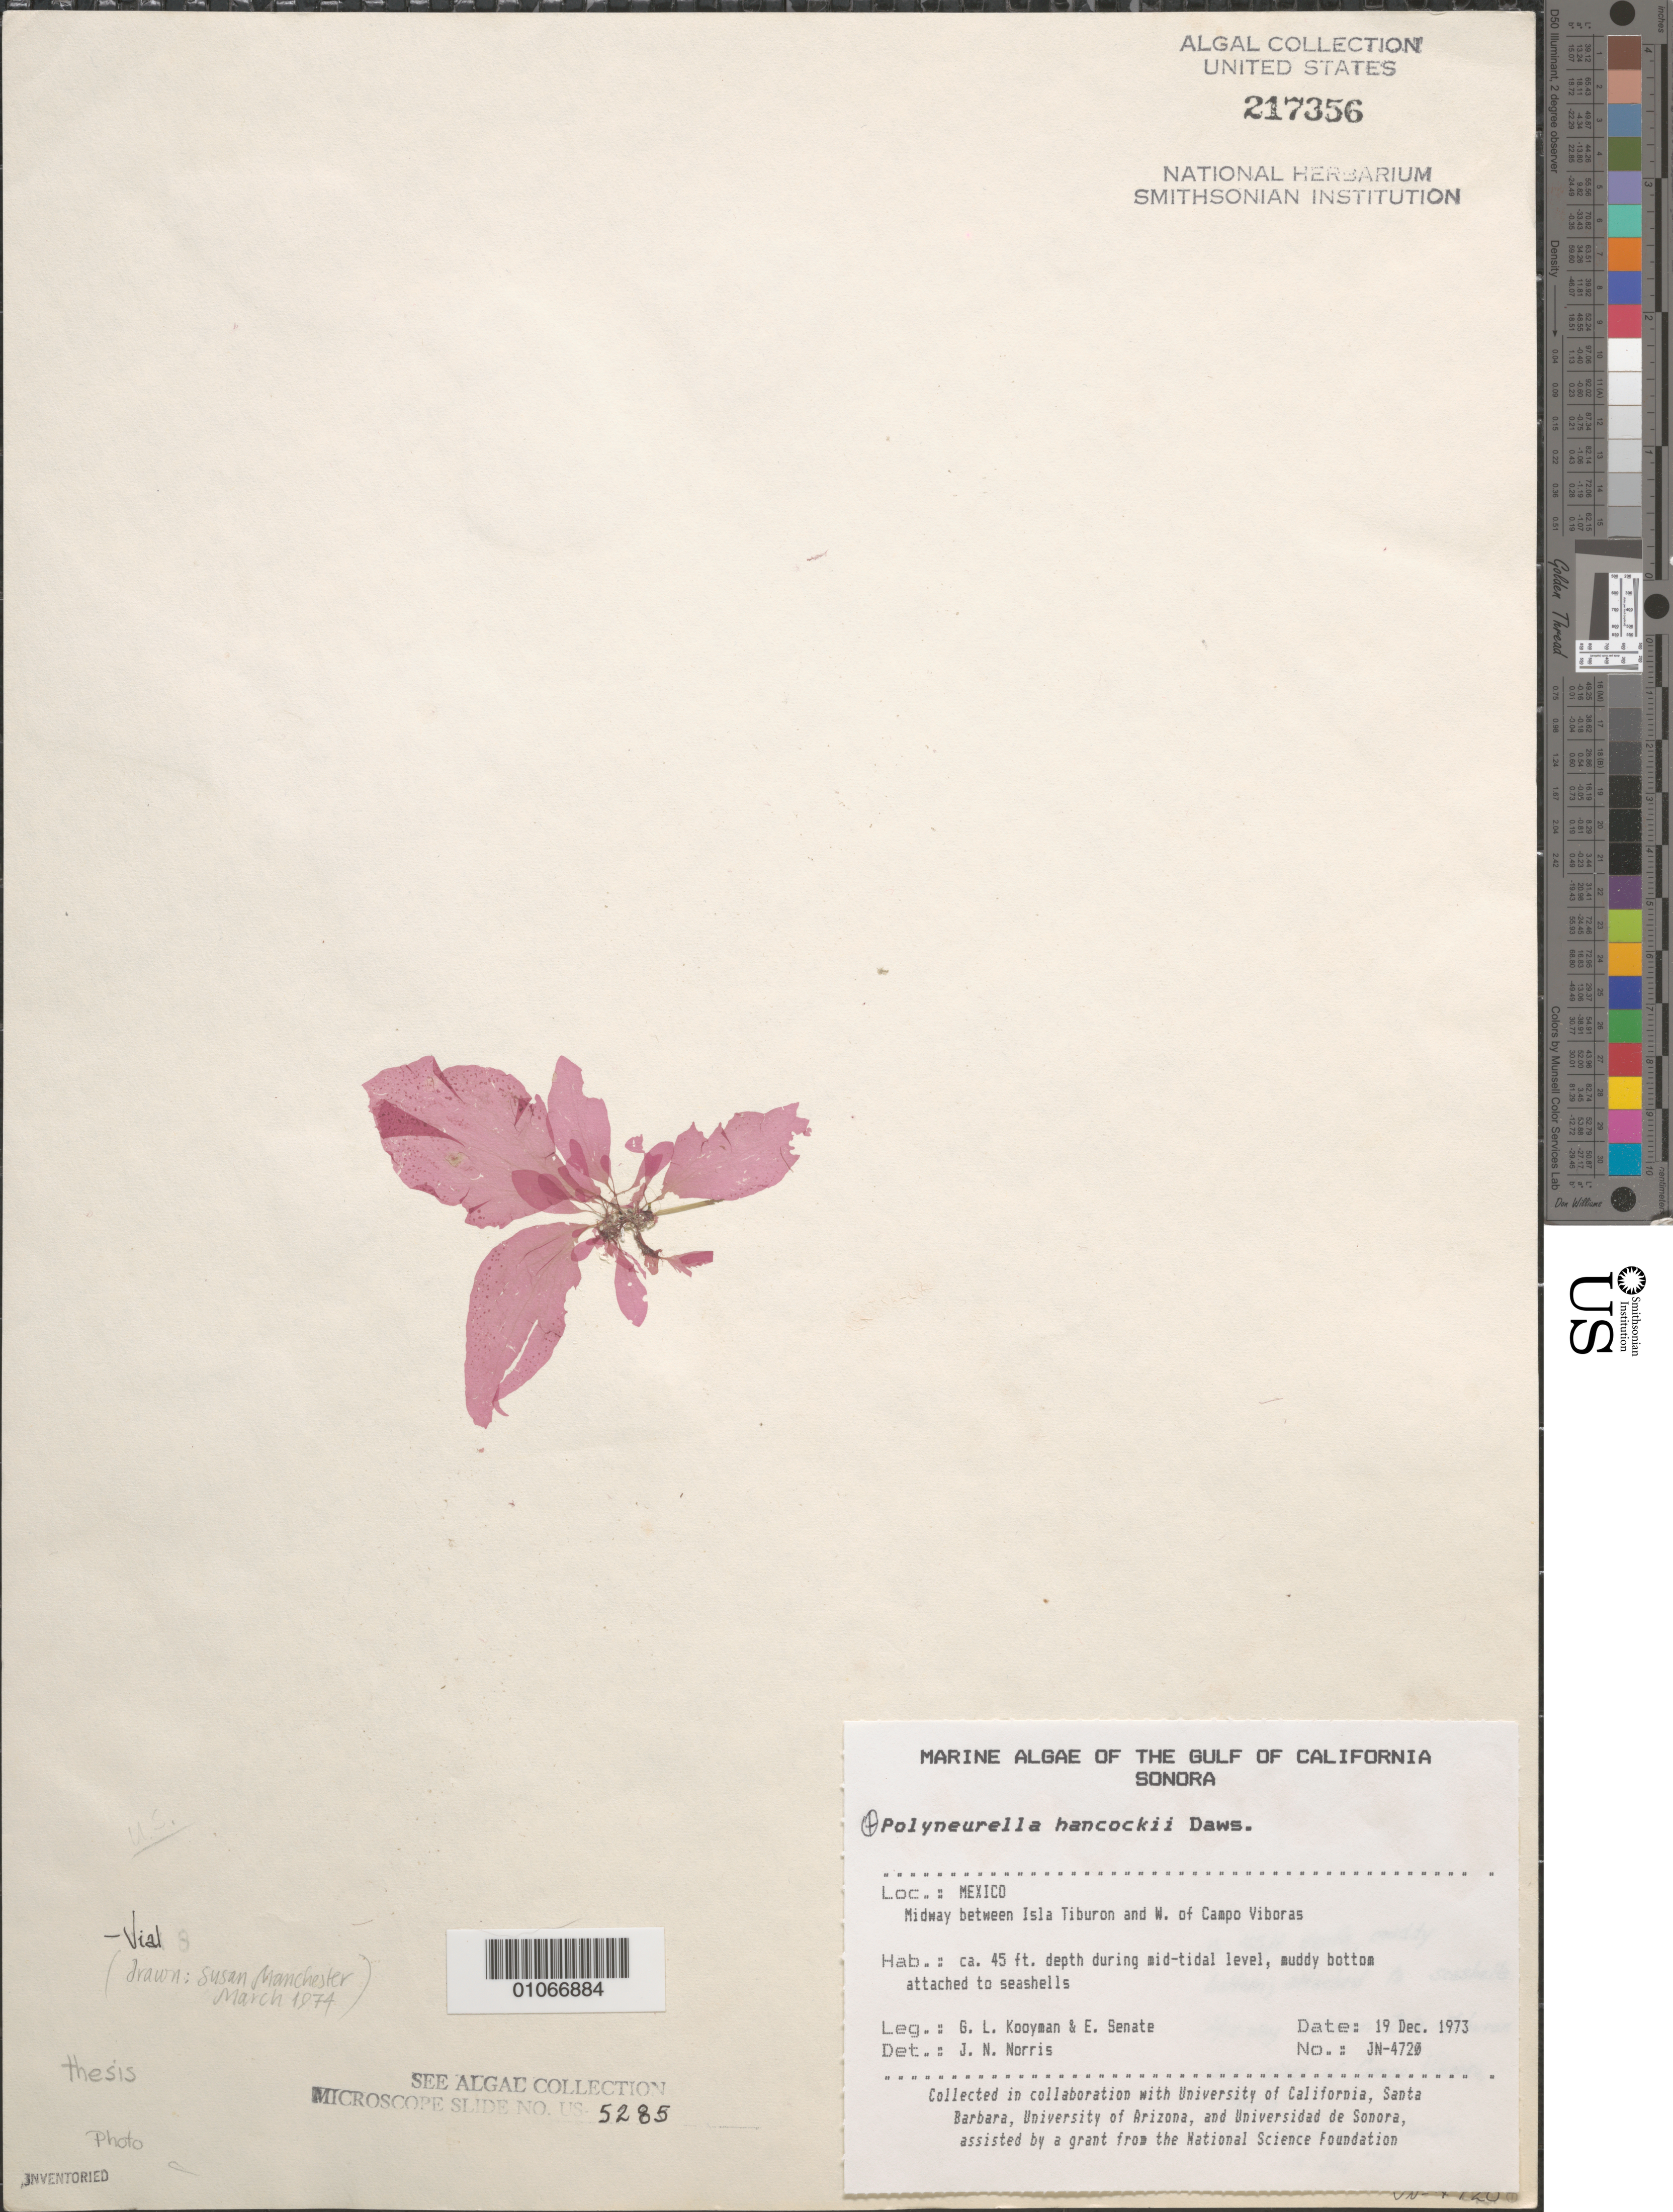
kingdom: Plantae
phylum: Rhodophyta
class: Florideophyceae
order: Ceramiales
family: Delesseriaceae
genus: Polyneurella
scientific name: Polyneurella hancockii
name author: E.Y. Dawson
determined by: Norris, James N.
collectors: G. Kooyman & E. Sennett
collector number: JN-4720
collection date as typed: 19 Dec 1973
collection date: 1973-12-19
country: Mexico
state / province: Sonora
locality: Midway between Isla Tiburon and west of Campo Vibroras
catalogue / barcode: US 217356